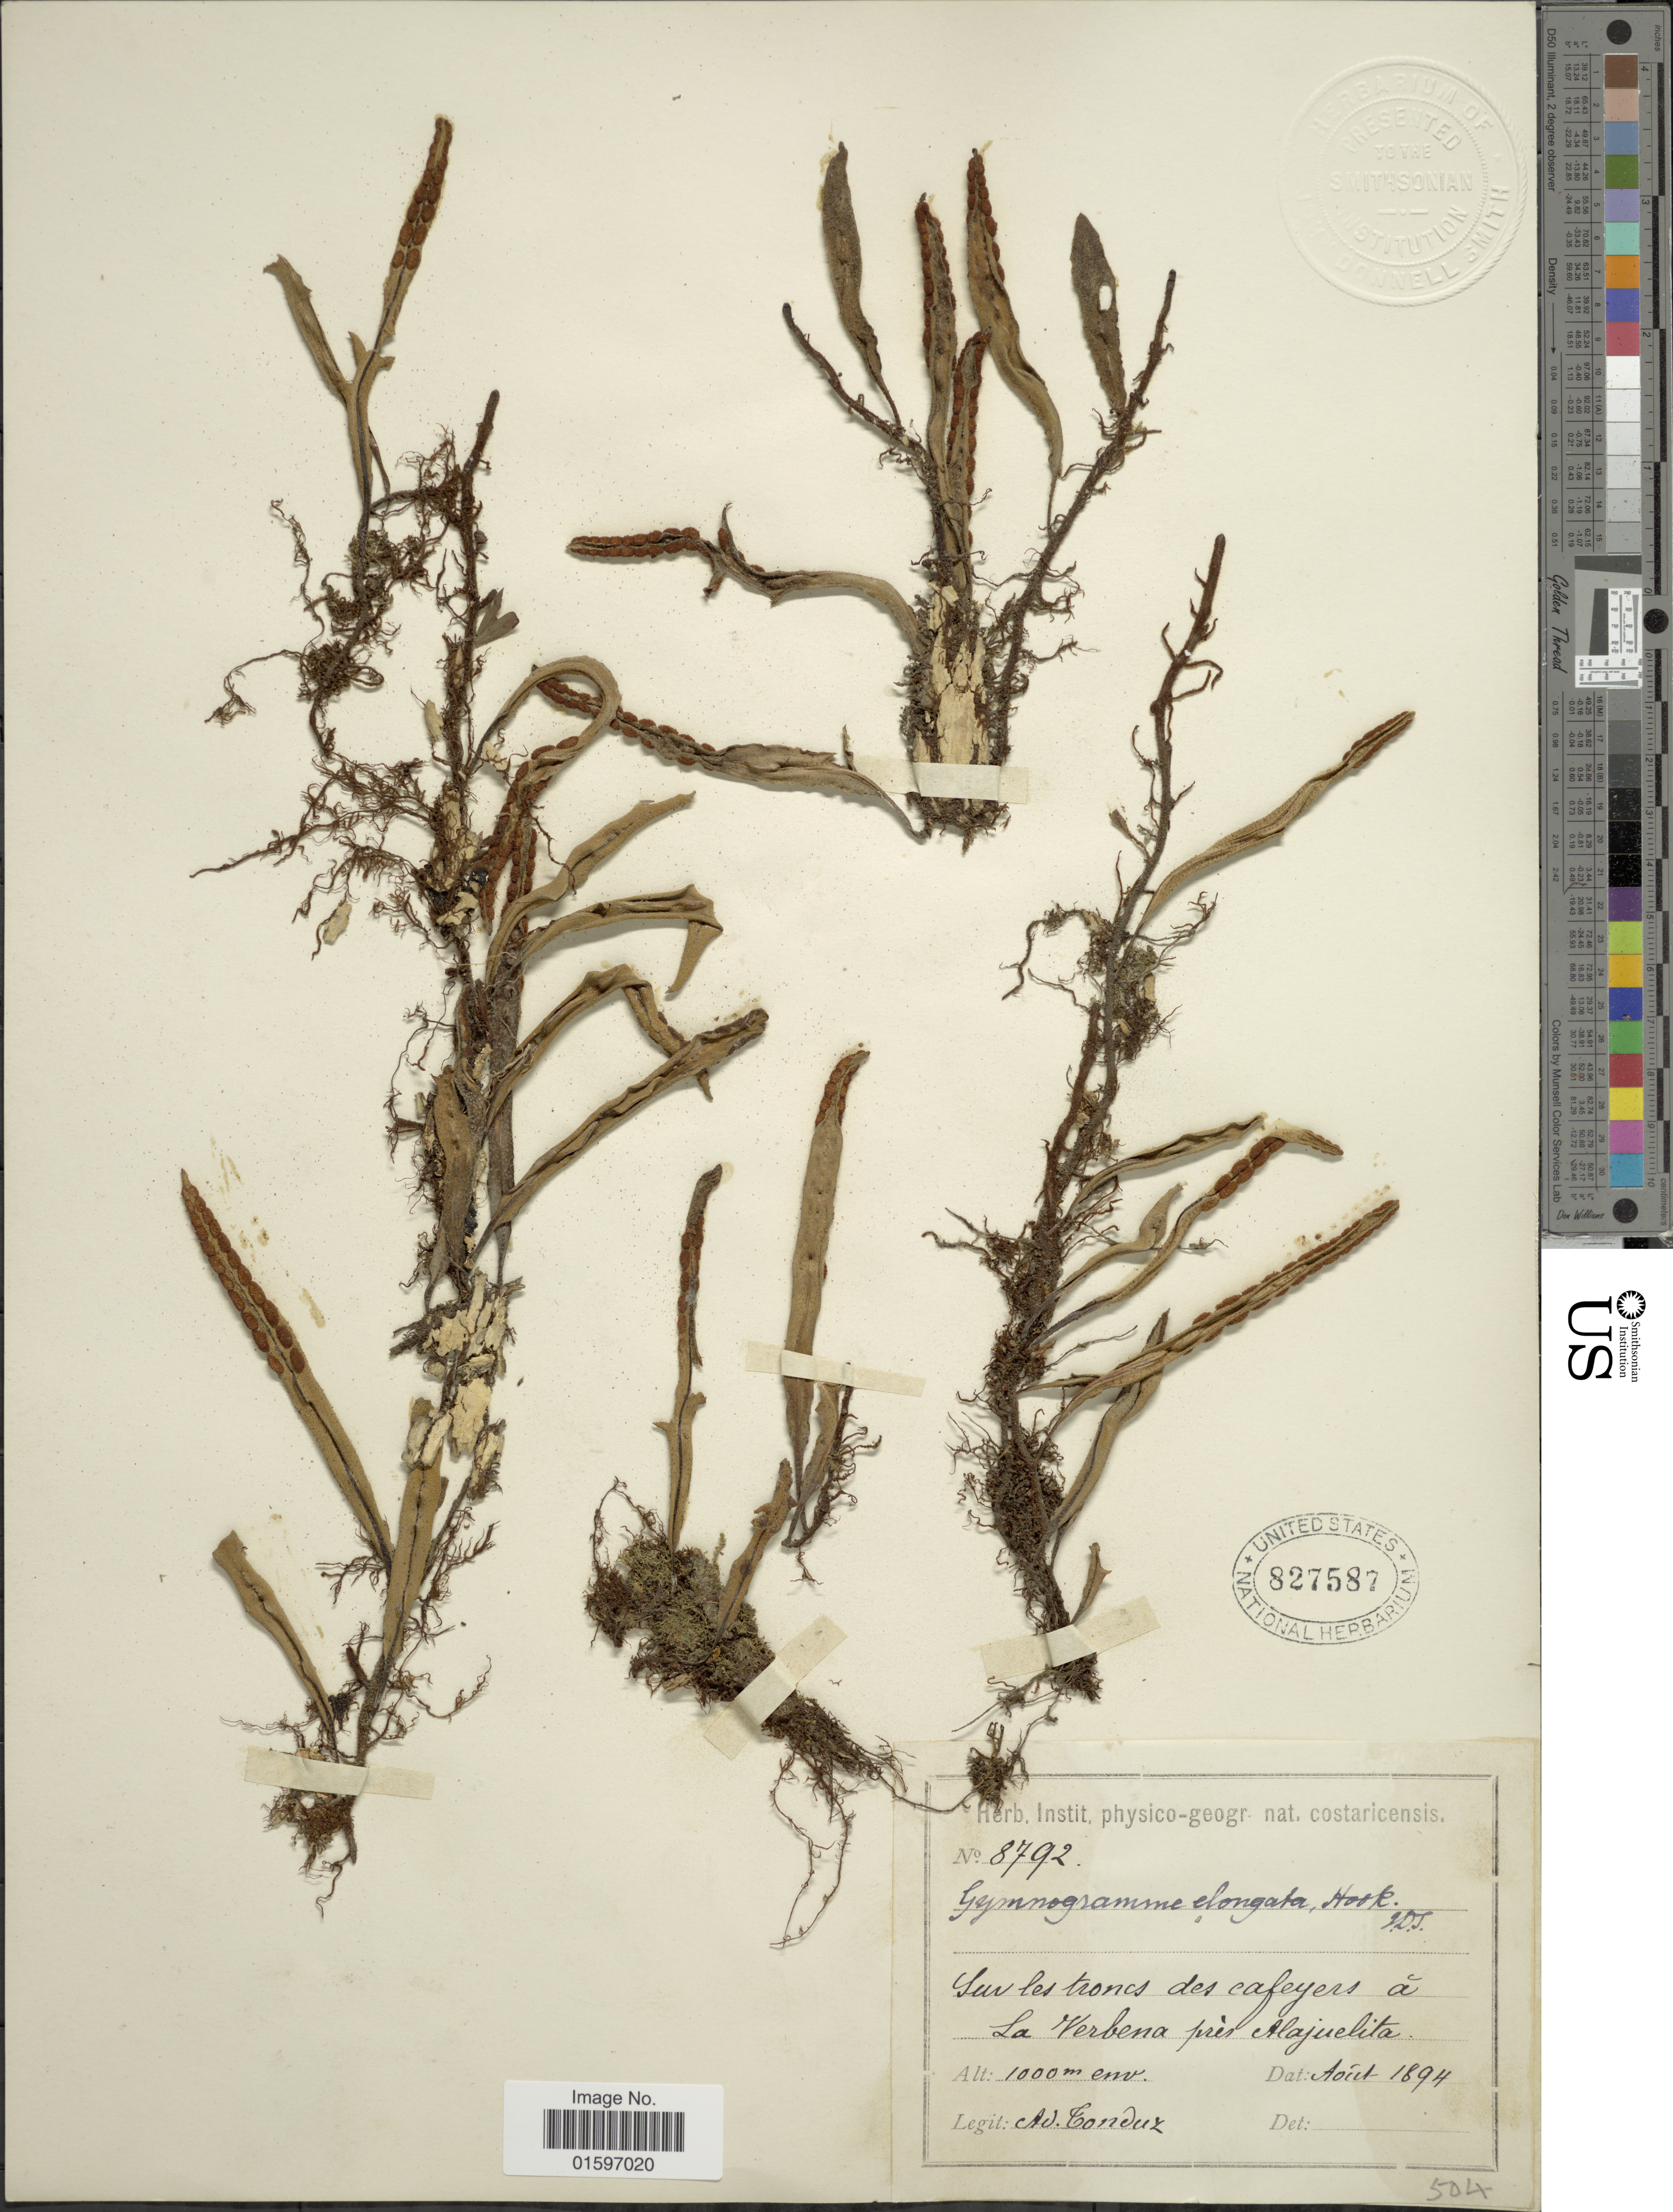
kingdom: Plantae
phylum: Tracheophyta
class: Polypodiopsida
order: Polypodiales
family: Polypodiaceae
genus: Pleopeltis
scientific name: Pleopeltis astrolepis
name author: (Liebm.) E. Fourn.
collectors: A. Tonduz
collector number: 8792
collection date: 1894-08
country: Costa Rica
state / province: Alajuela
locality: Sur les troncs des cafeyers á La Verbena près Alajuelita.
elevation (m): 1000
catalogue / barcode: US 827587